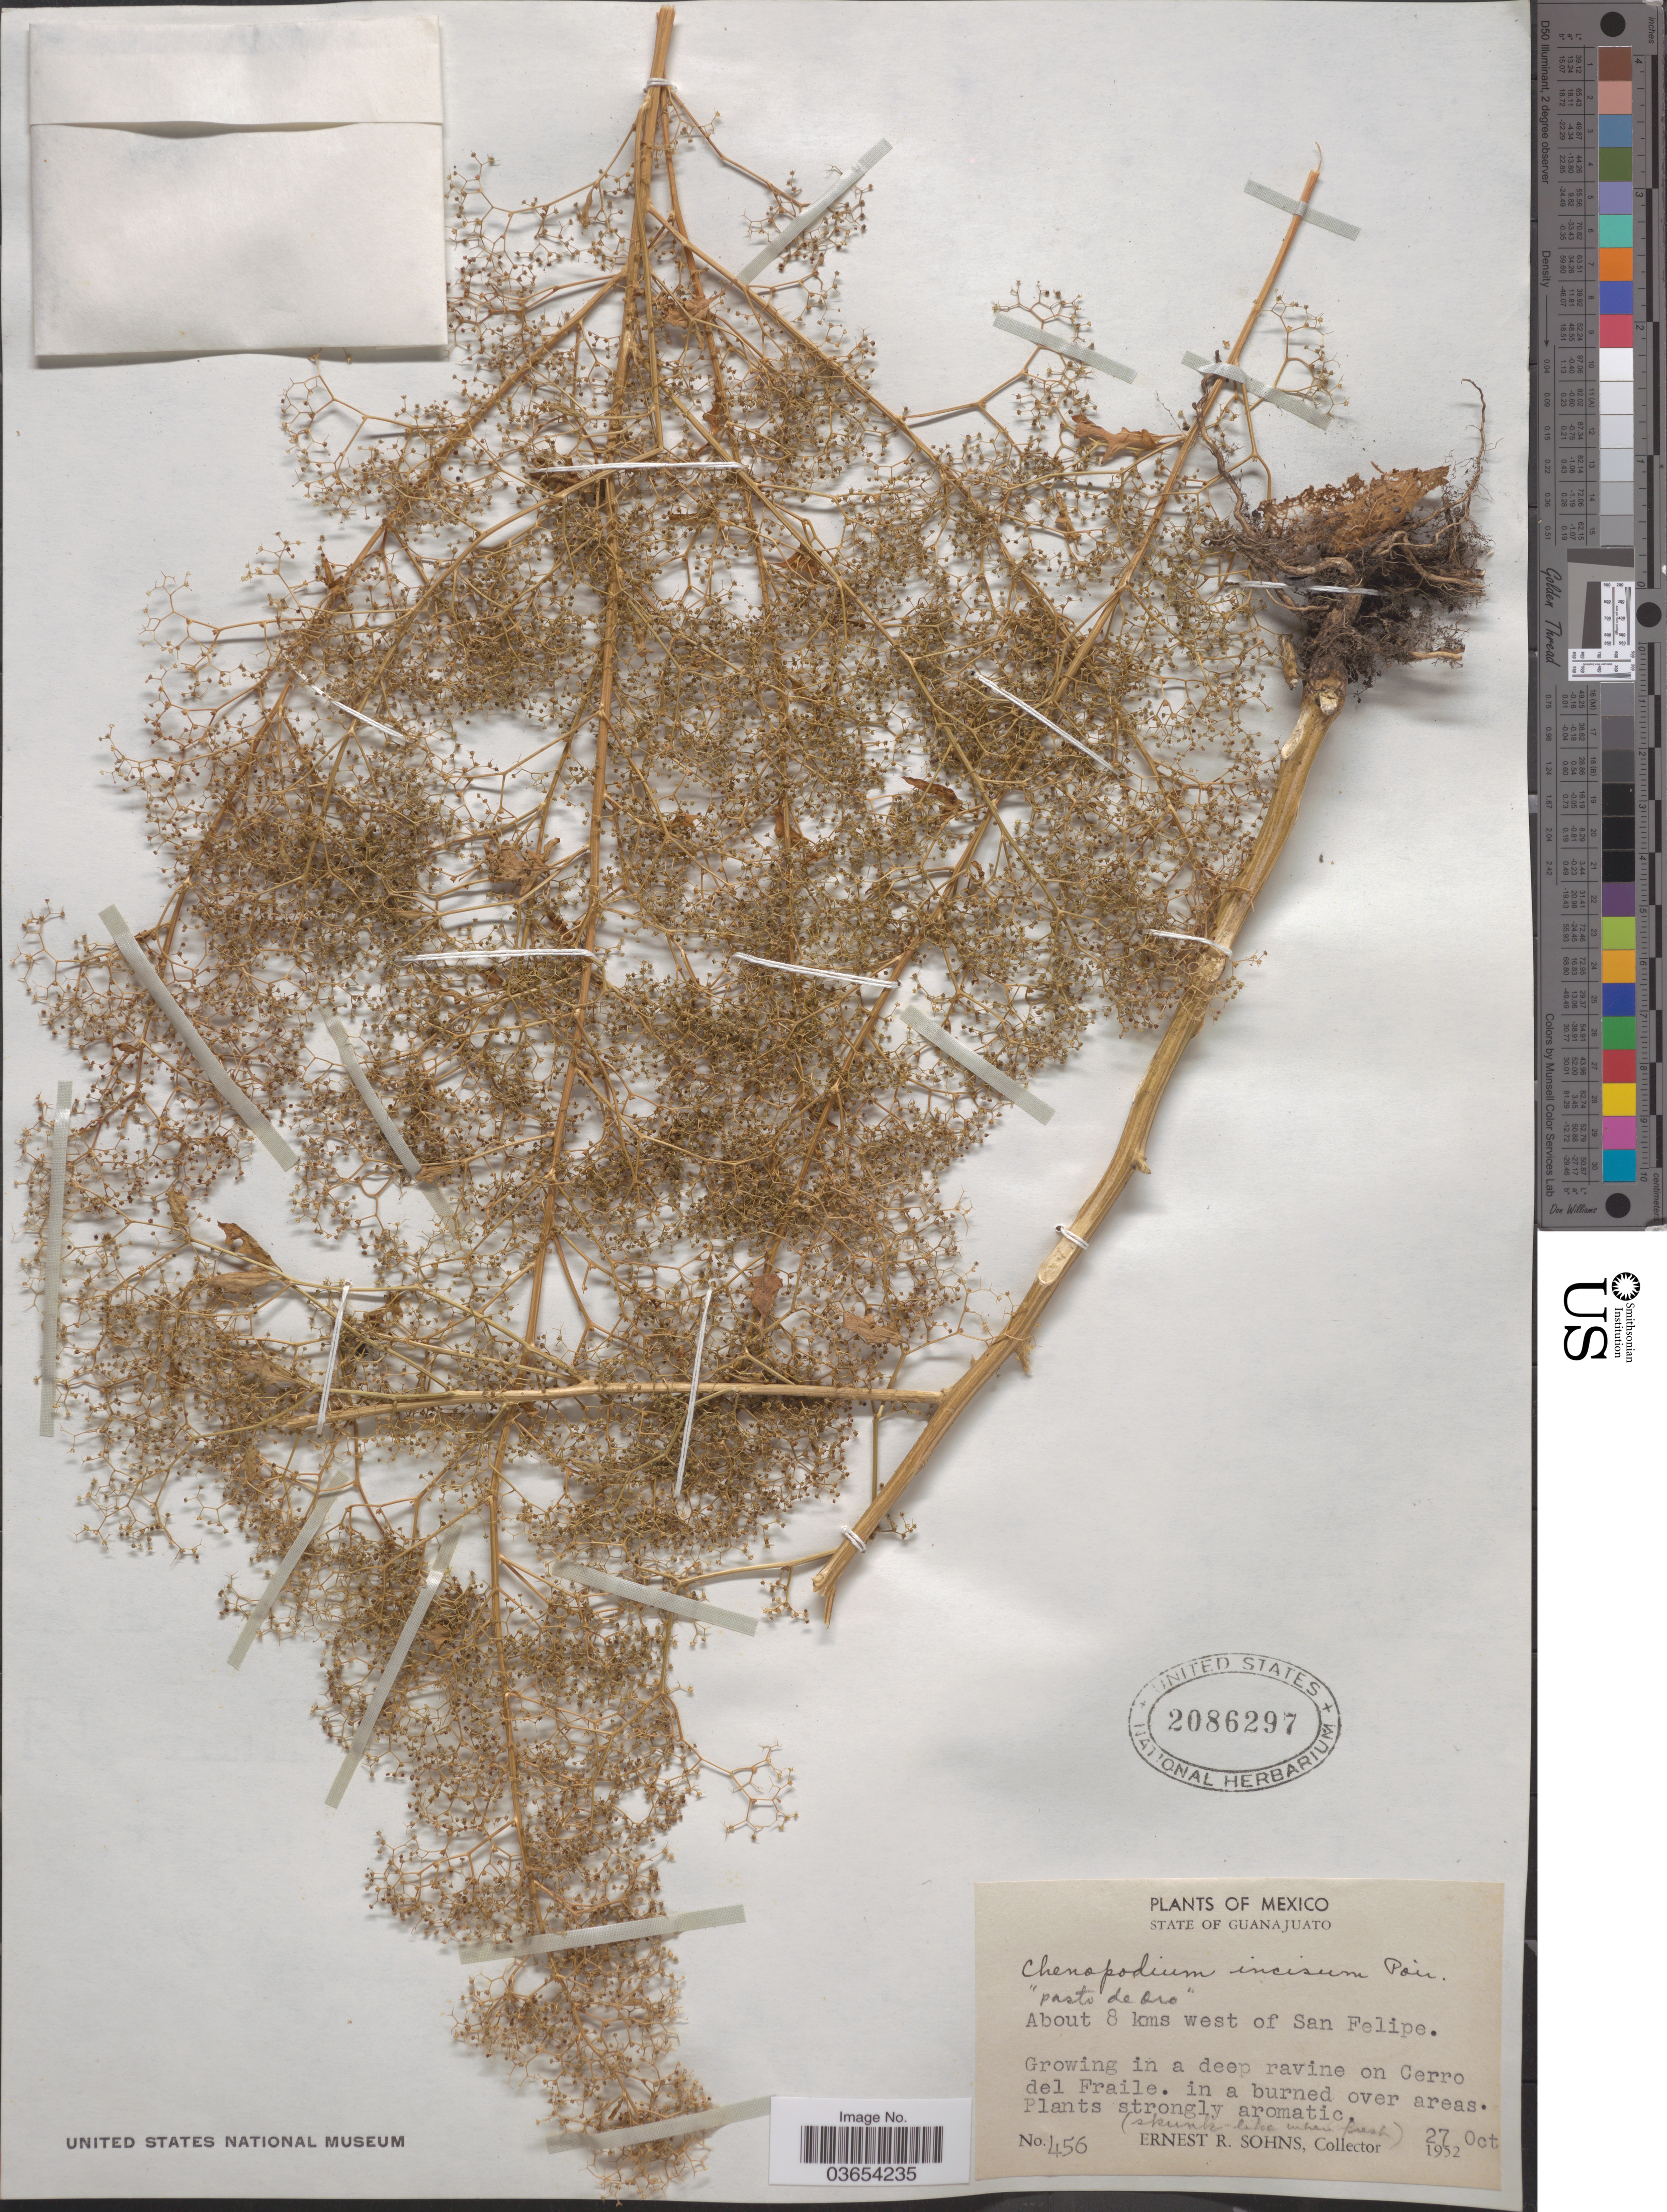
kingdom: Plantae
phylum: Tracheophyta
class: Magnoliopsida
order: Caryophyllales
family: Amaranthaceae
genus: Chenopodium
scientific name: Chenopodium incisum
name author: Poir.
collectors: E. R. Sohns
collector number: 456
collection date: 1952-10-27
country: Mexico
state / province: Guanajuato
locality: About 8 kms west of San Felipe. Growing in a deep ravine on Cerro del Fraile.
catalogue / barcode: US 2086297